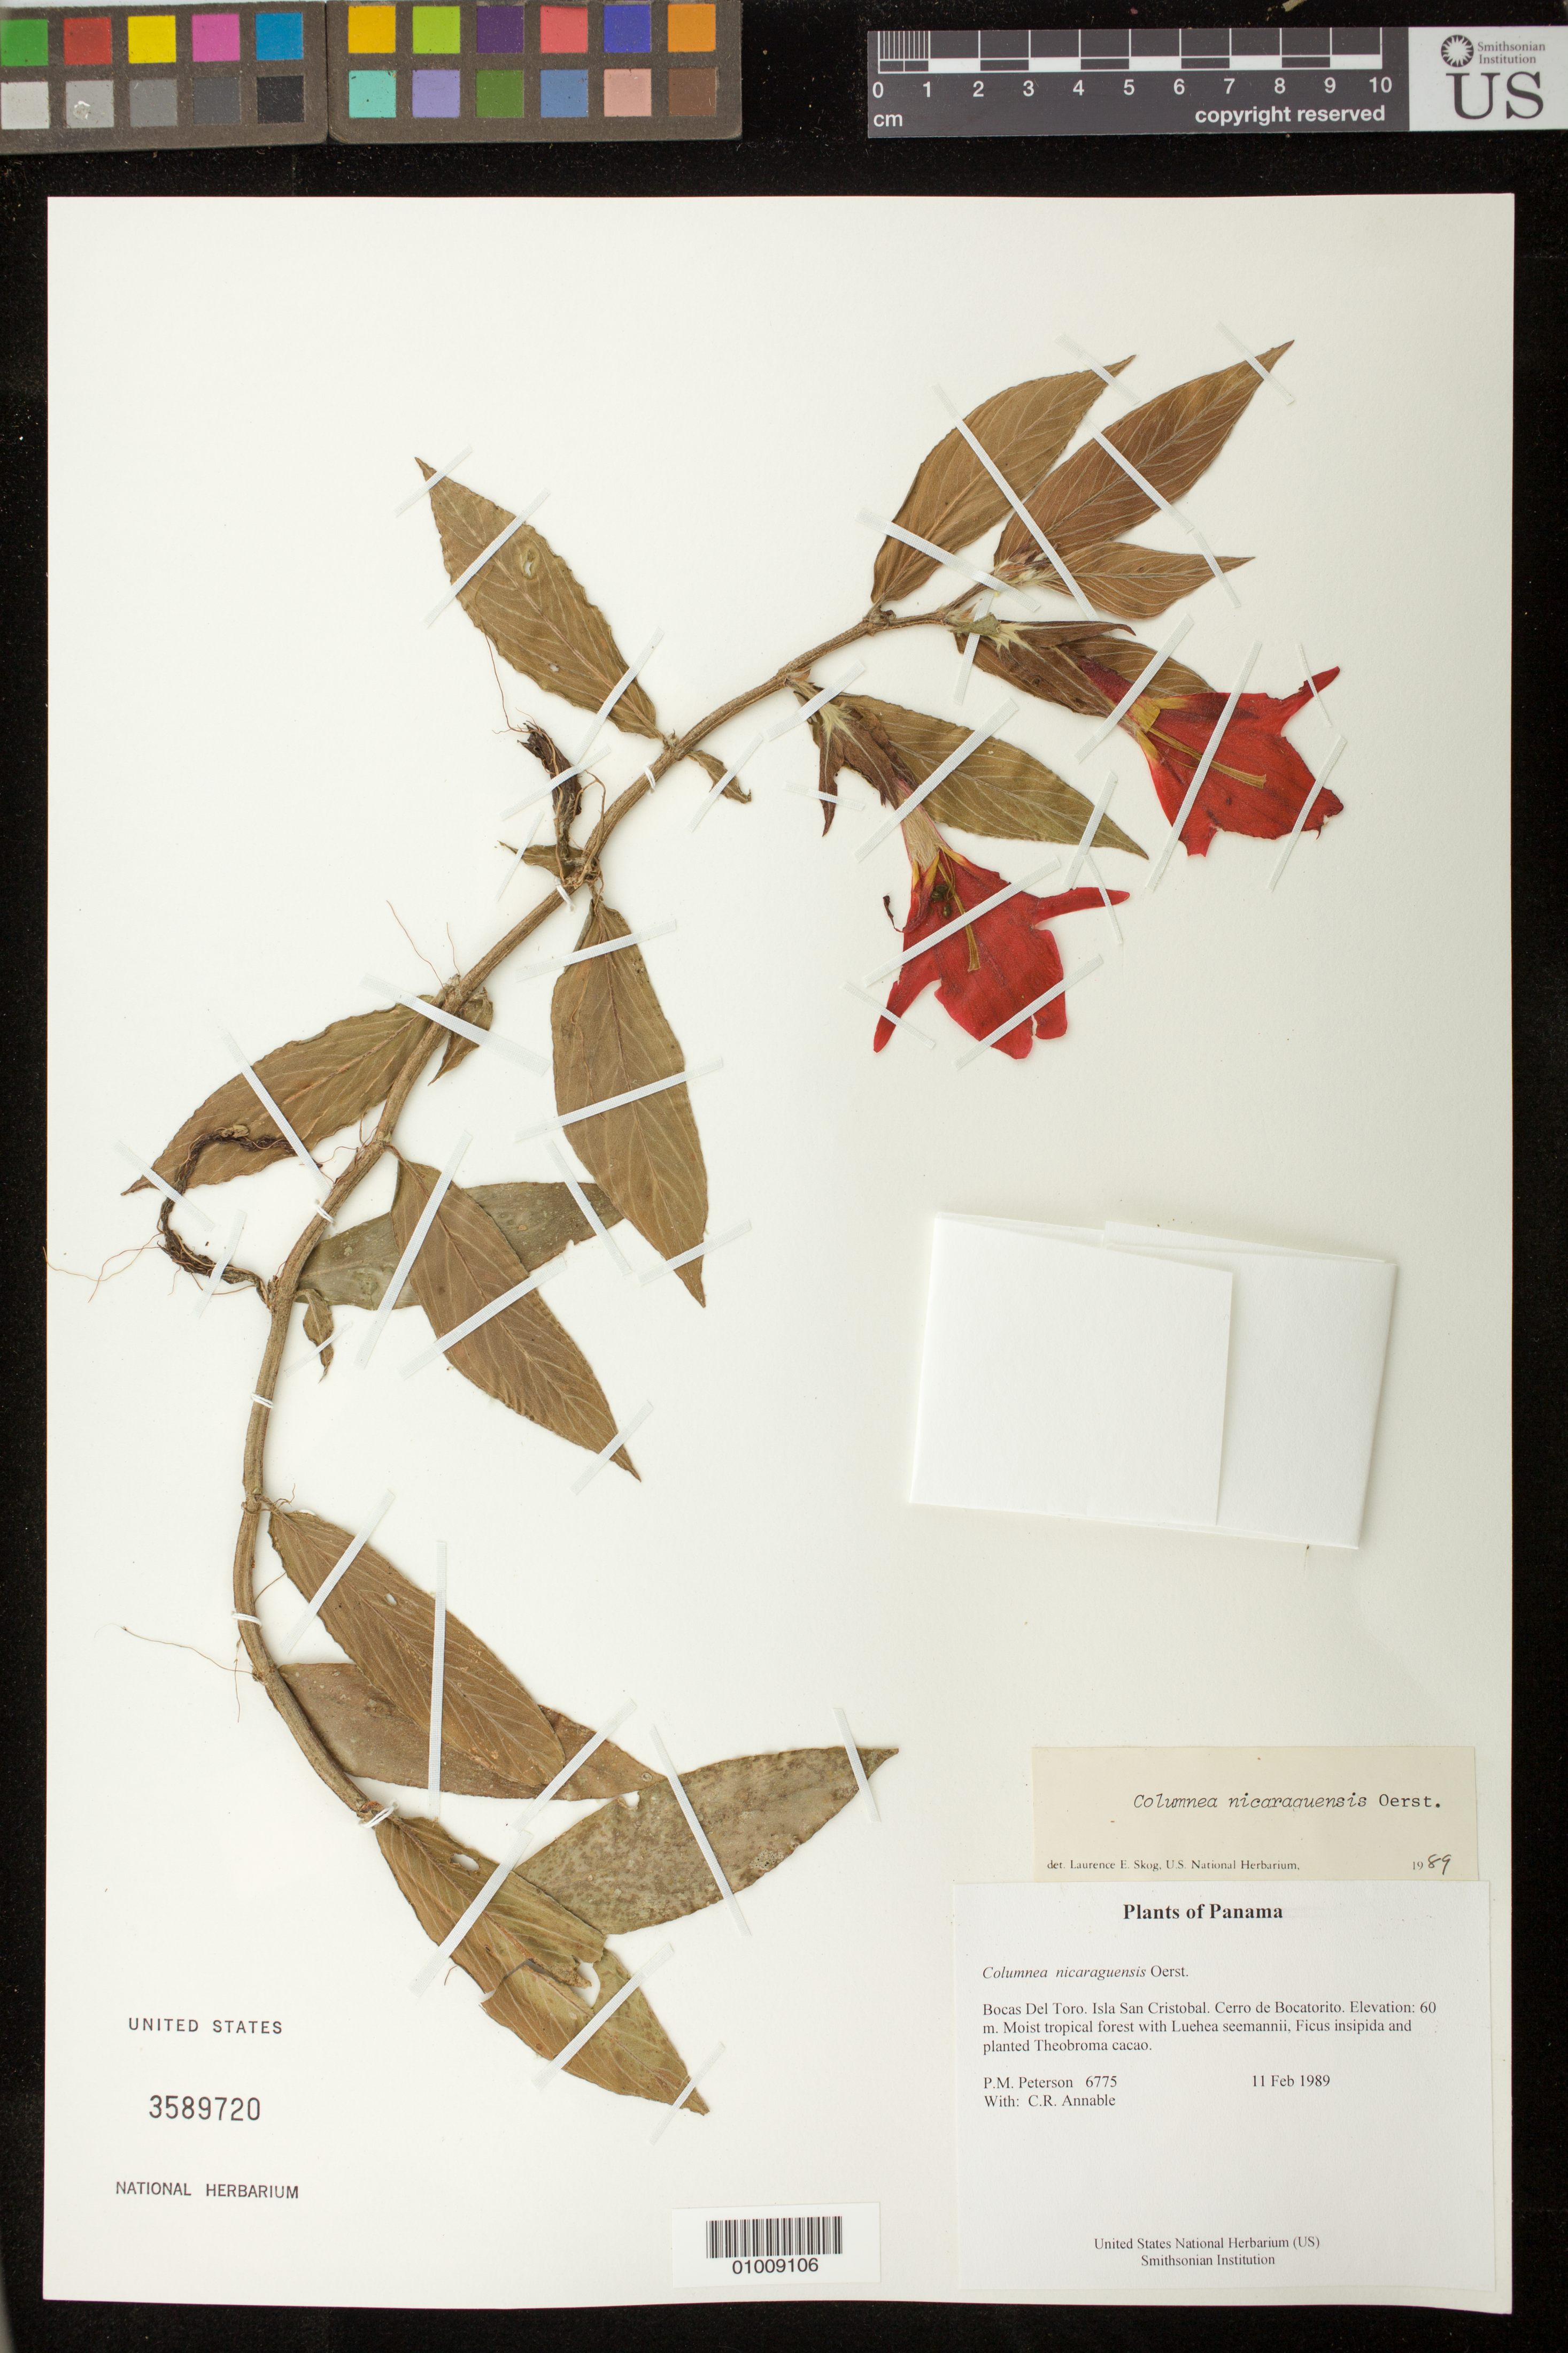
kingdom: Plantae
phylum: Tracheophyta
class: Magnoliopsida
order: Lamiales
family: Gesneriaceae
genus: Columnea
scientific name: Columnea nicaraguensis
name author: Oerst.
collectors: P. M. Peterson & C. R. Annable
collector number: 06775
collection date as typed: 11 Feb 1989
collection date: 1989-02-11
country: Panama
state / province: Bocas del Toro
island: San Cristobal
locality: Cerro de Bocatorito.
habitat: Moist tropical forest with Luehea seemannii, Ficus insipida and planted Theobroma cacao.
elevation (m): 60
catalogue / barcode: US 3589720